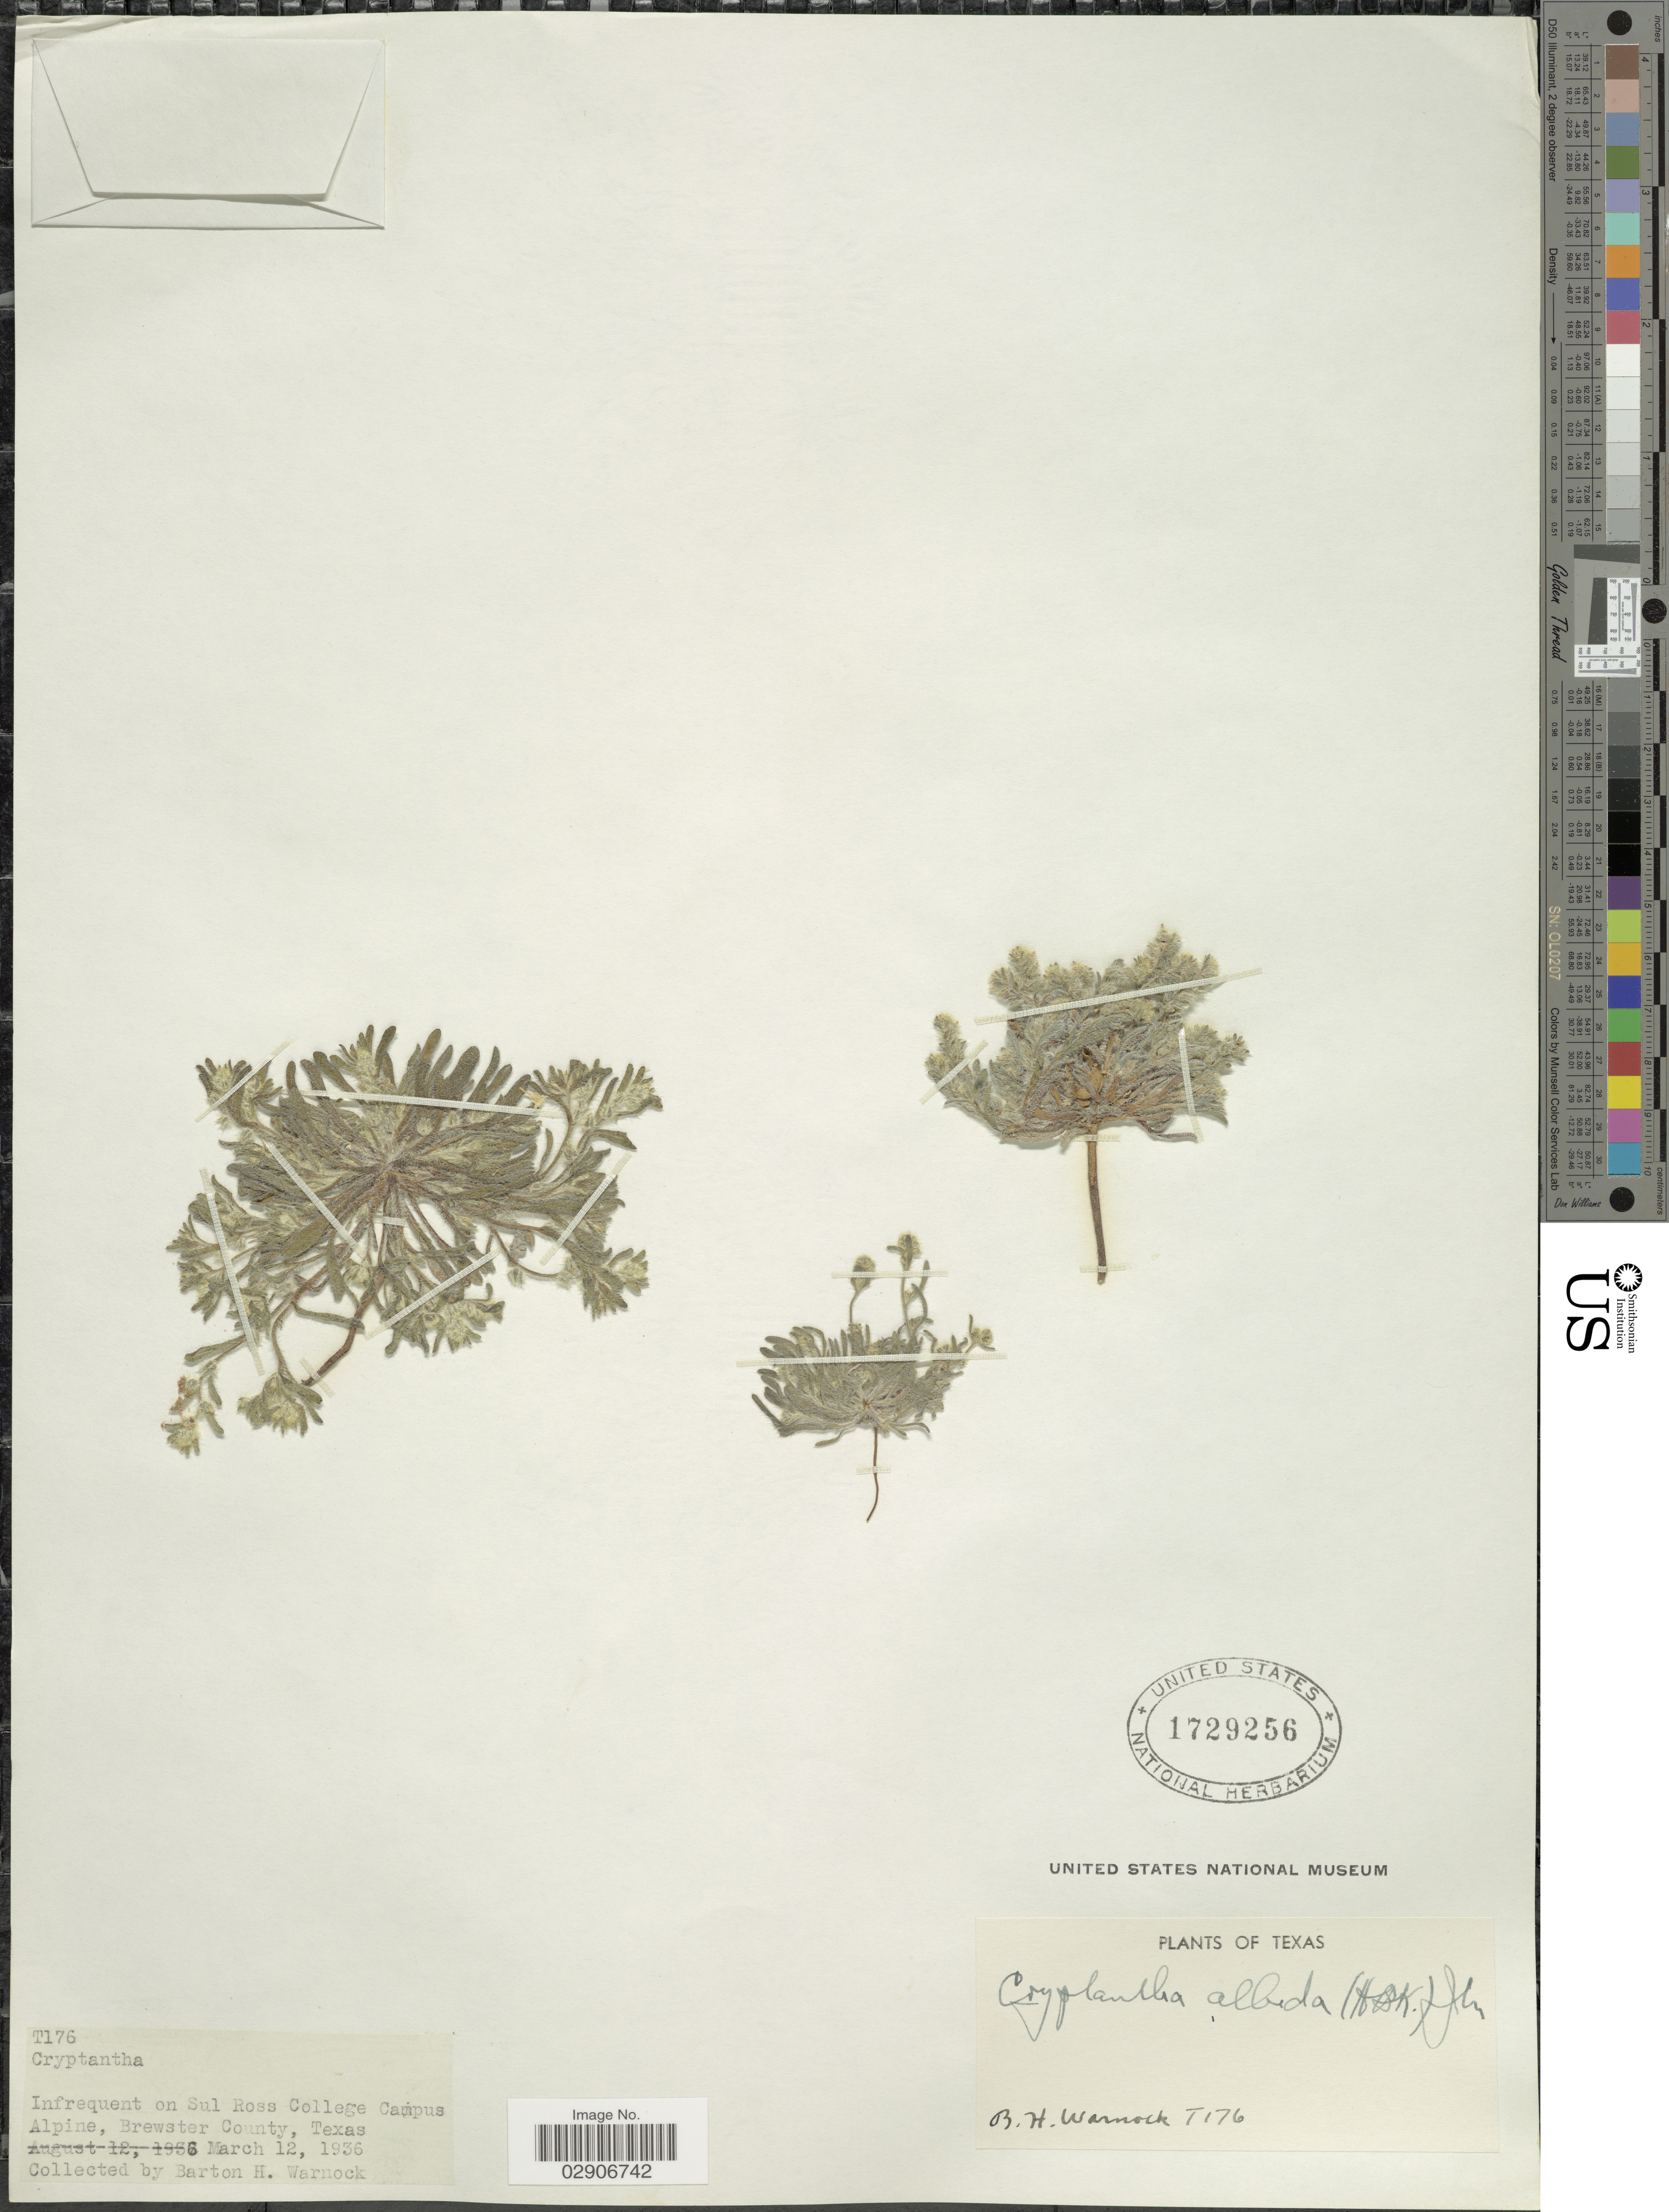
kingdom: Plantae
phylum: Tracheophyta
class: Magnoliopsida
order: Boraginales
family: Boraginaceae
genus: Cryptantha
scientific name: Cryptantha albida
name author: (Kunth) I.M. Johnst.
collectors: B. H. Warnock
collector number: T176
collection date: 1936-03-12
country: United States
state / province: Texas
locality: Infrequent on Sul Ross College Campus Alpine, Brewster County, Texas.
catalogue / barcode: US 1729256